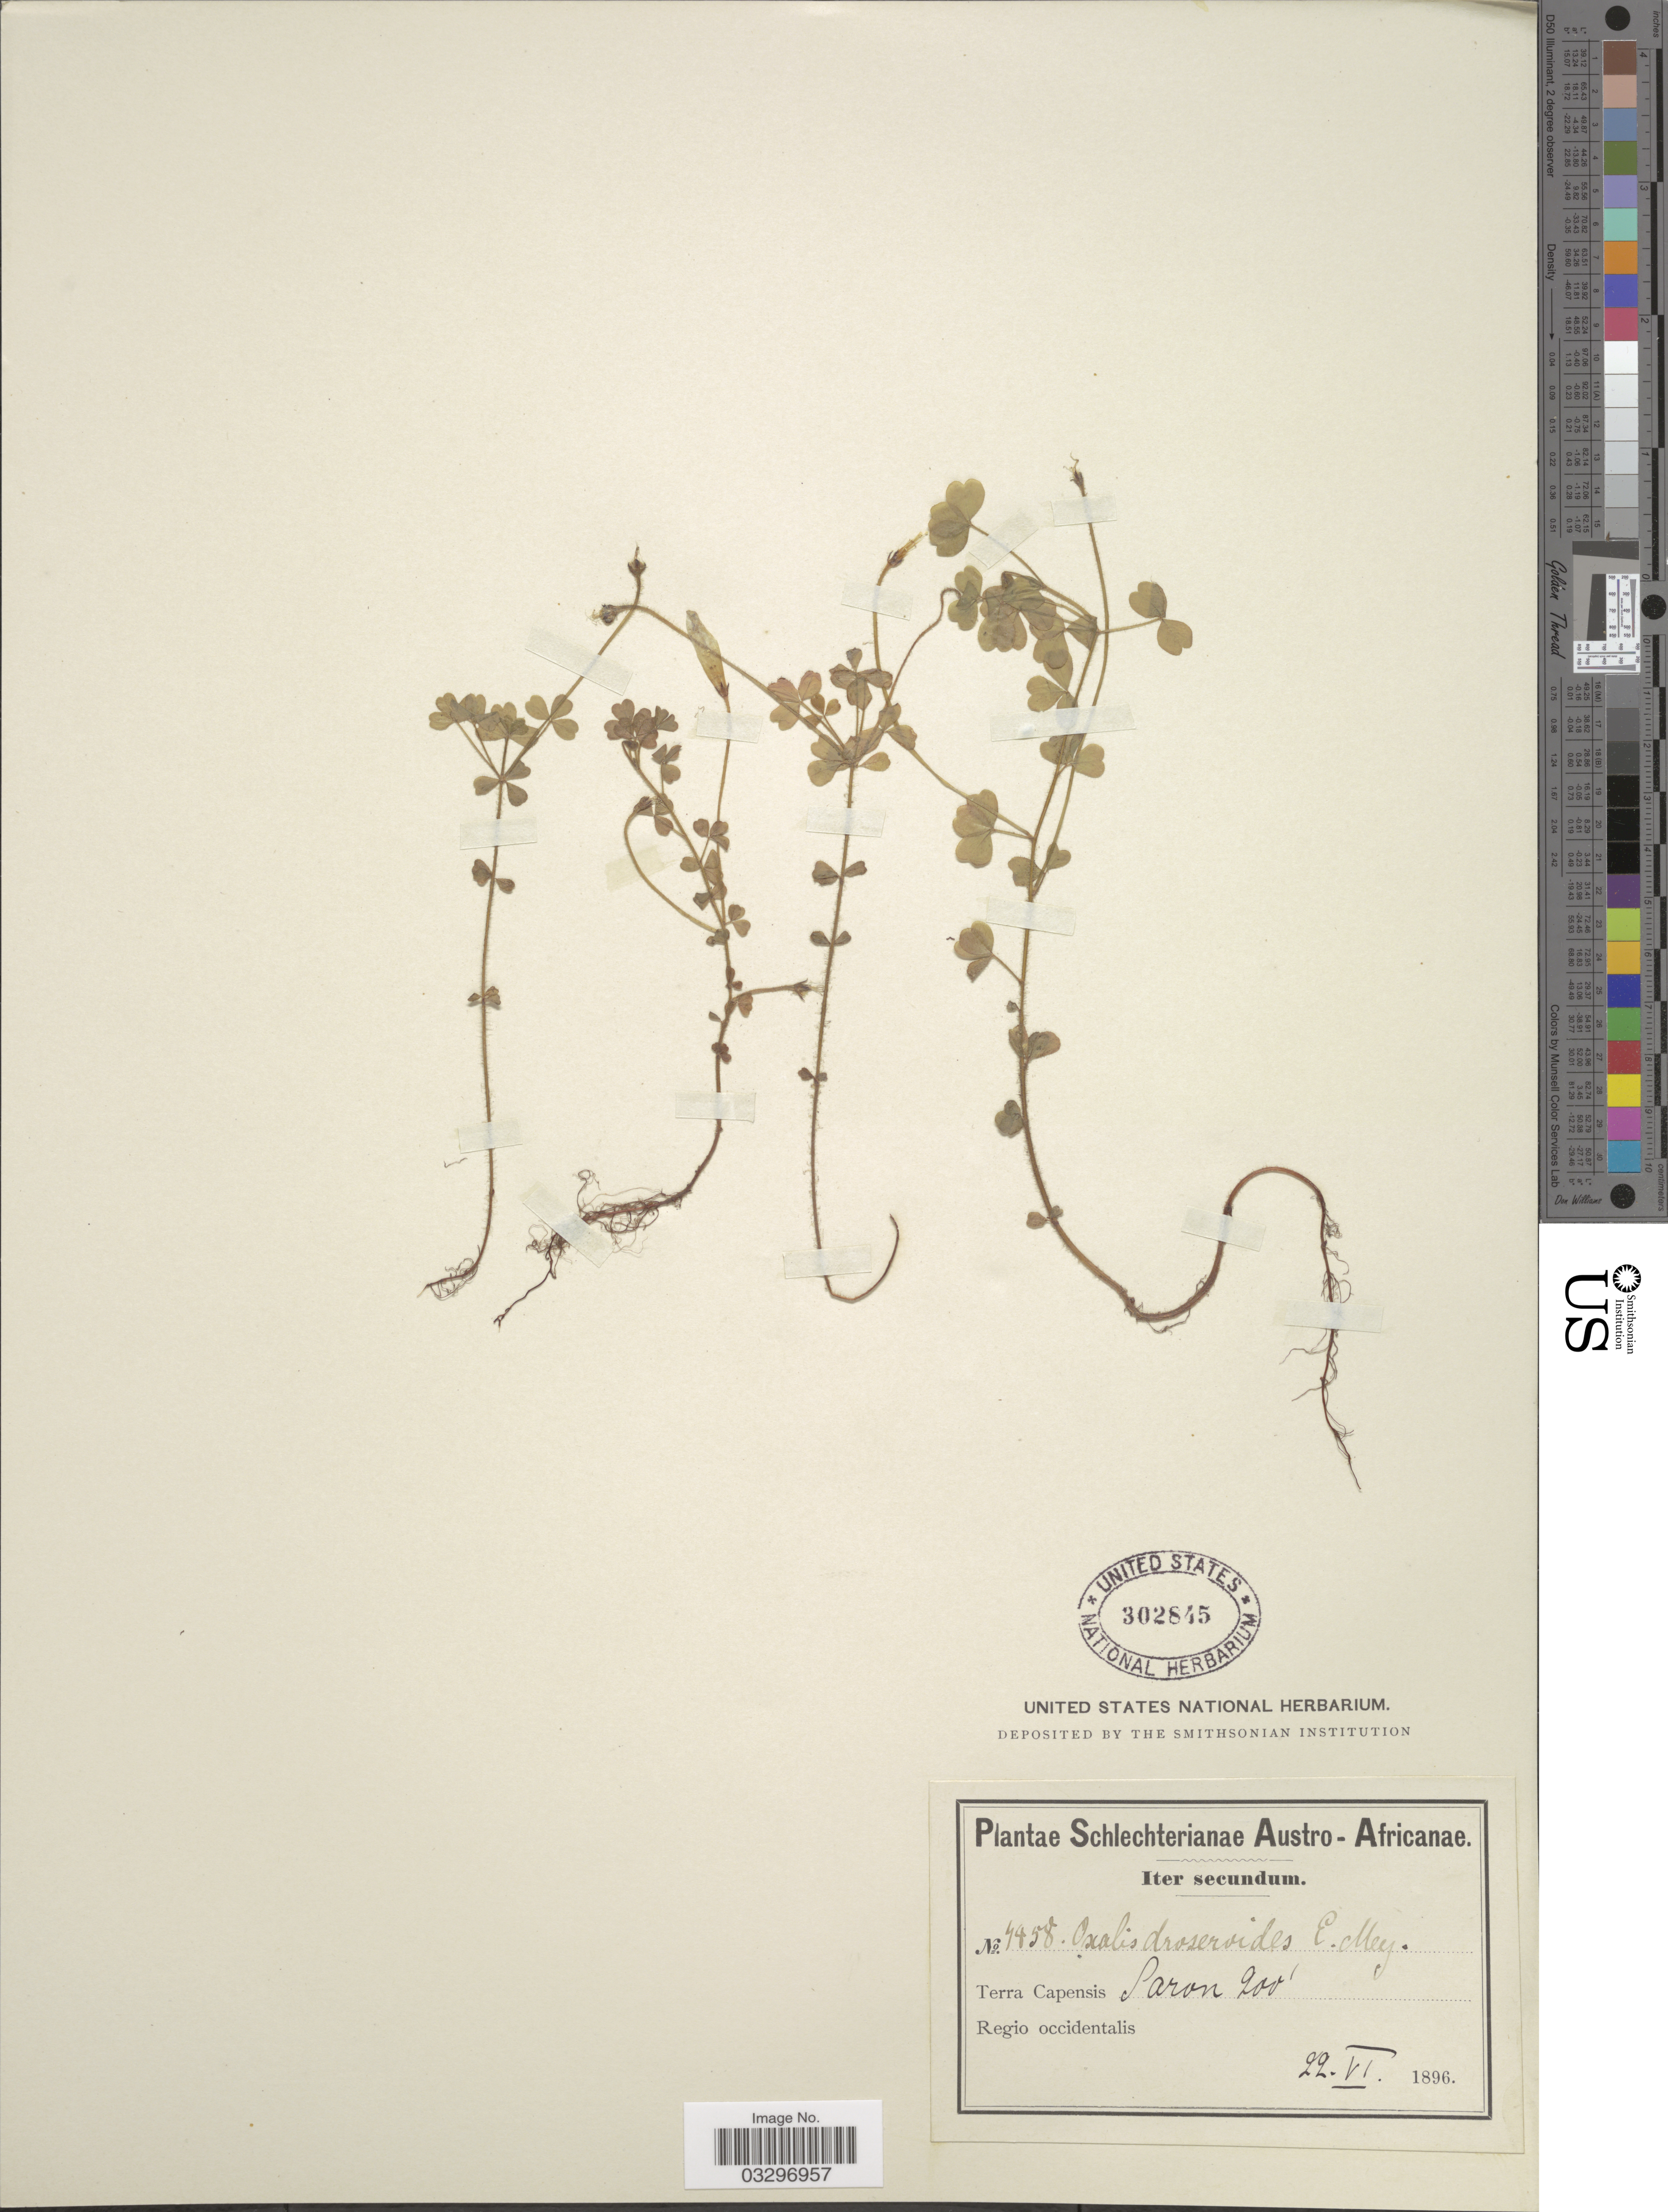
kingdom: Plantae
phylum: Tracheophyta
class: Magnoliopsida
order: Oxalidales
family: Oxalidaceae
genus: Oxalis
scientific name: Oxalis droseroides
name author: E. Mey. ex Sond.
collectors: Schlechter, --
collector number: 4458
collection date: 1896-06-22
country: South Africa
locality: Austro-Africanae. Terra Capensis, Saron. Regio Occidentalis.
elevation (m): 61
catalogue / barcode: US 302845